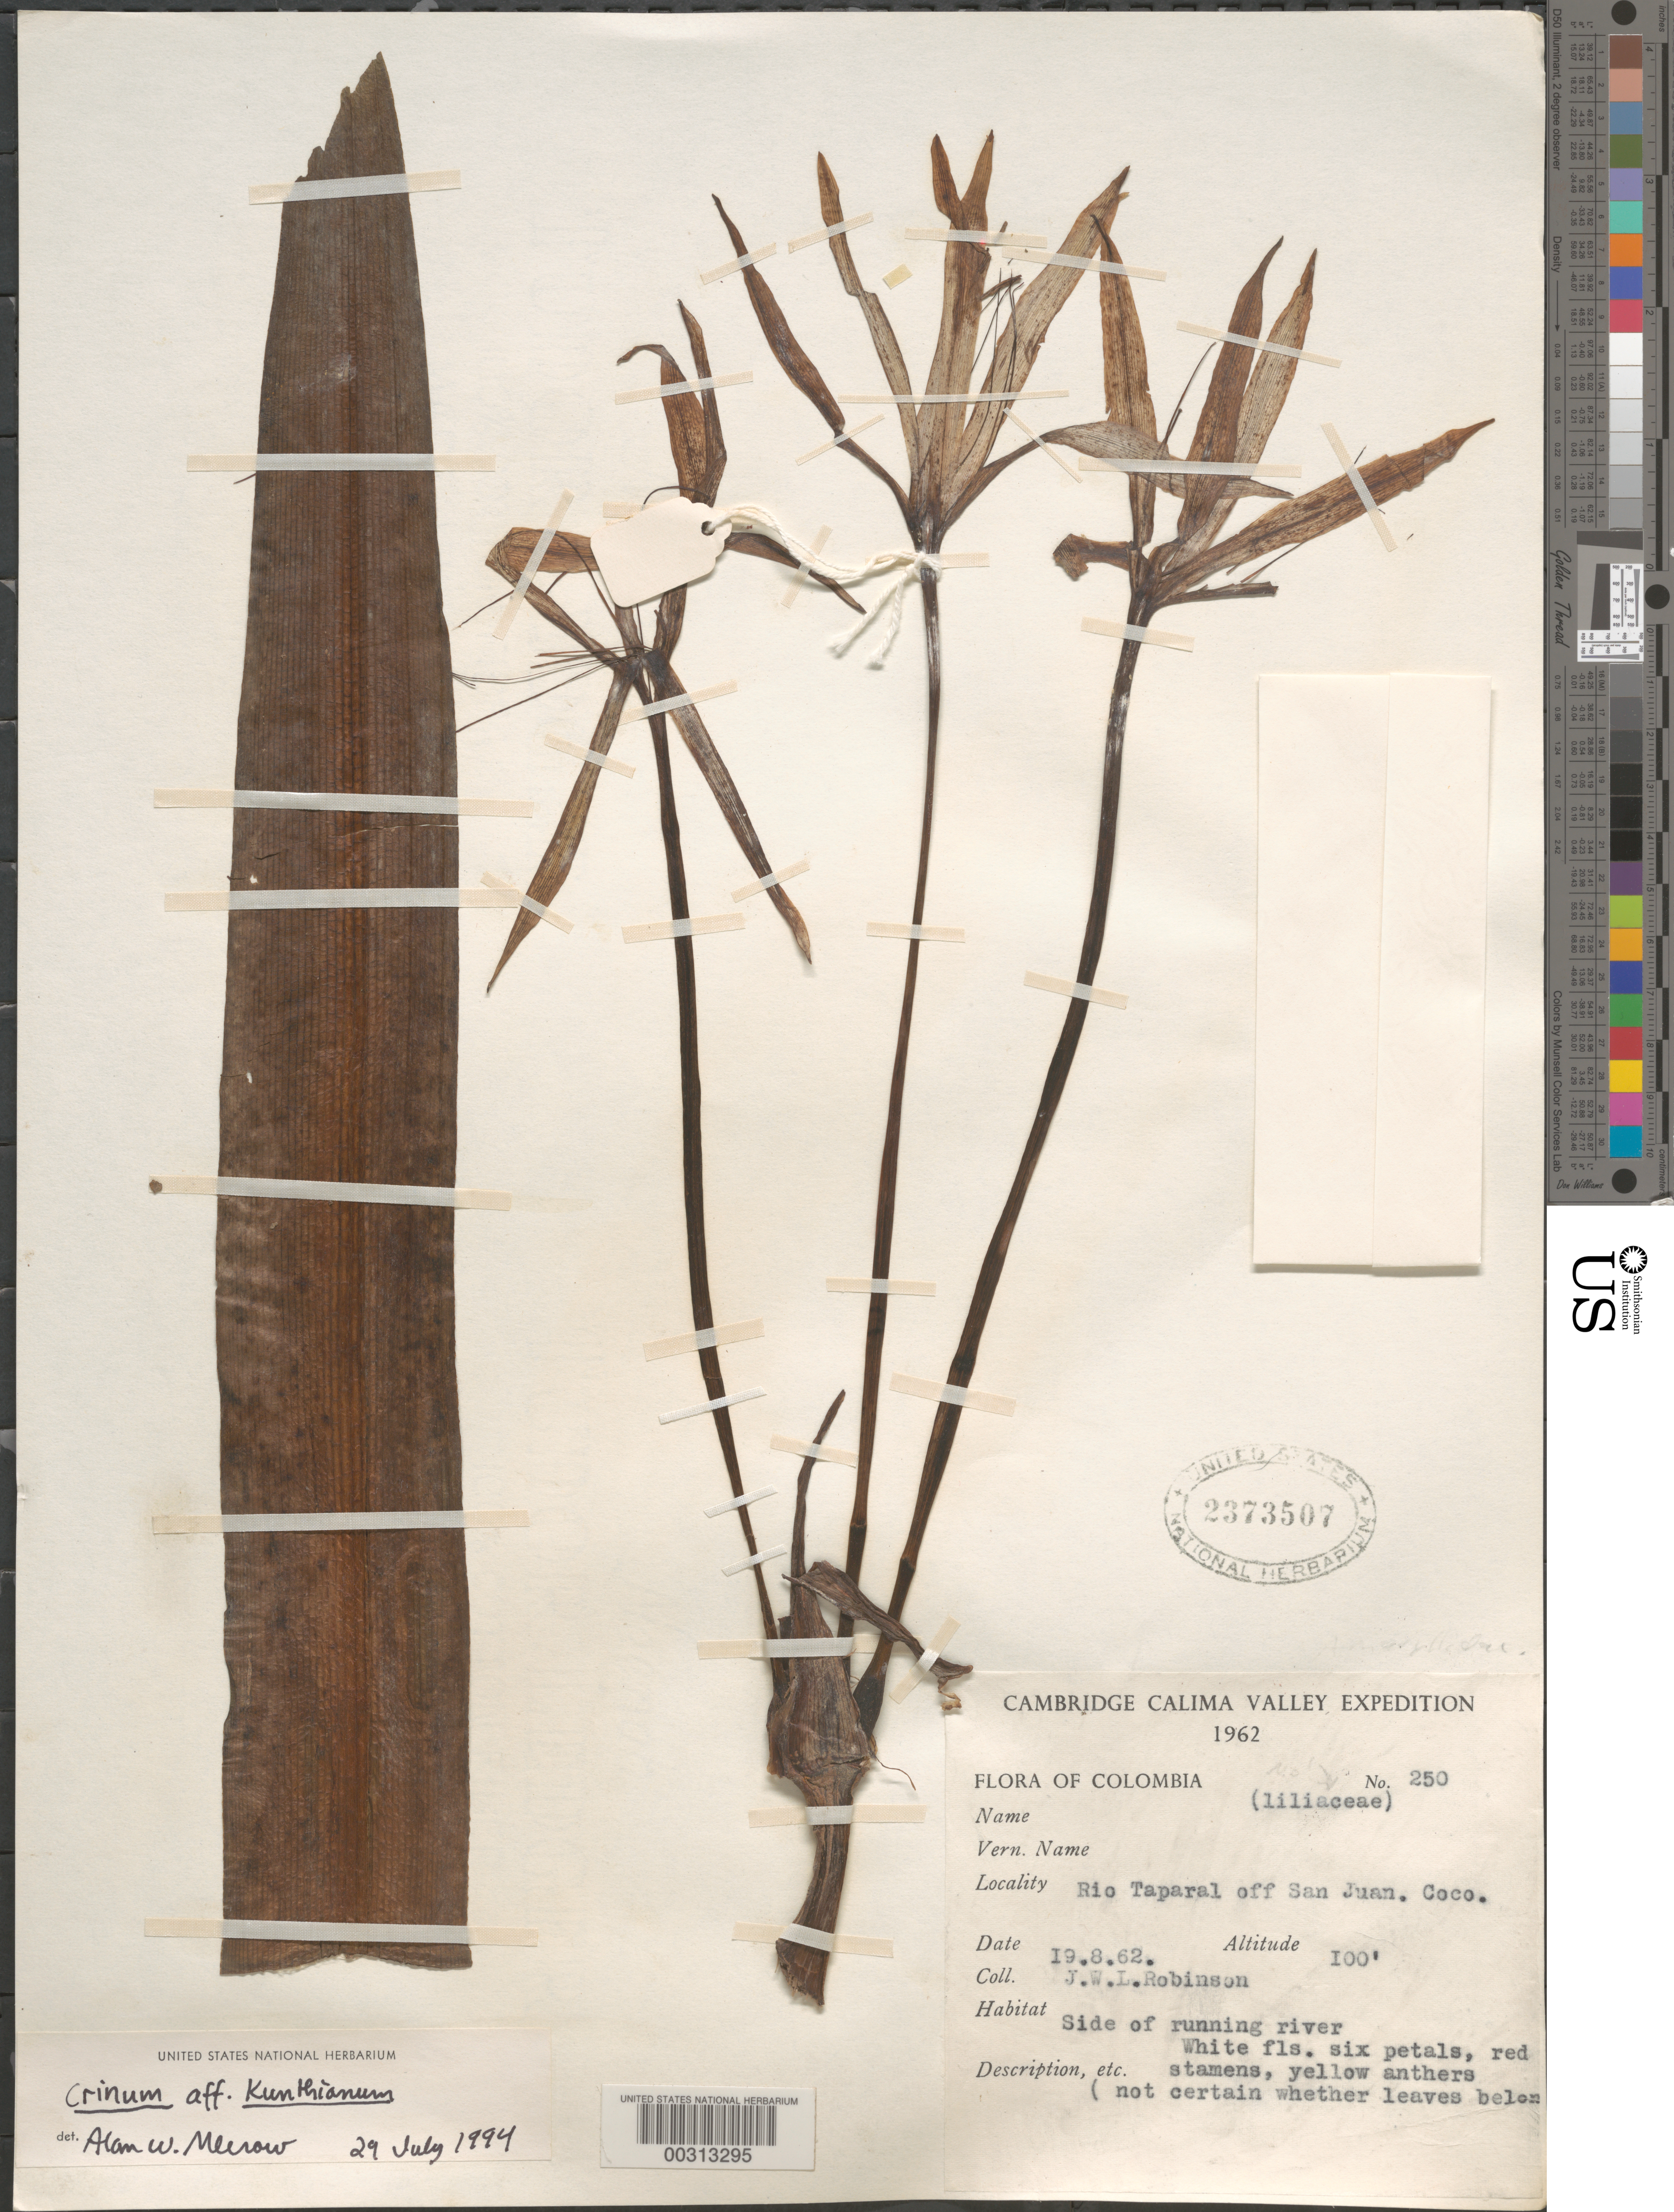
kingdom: Plantae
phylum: Tracheophyta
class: Liliopsida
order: Asparagales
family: Amaryllidaceae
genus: Crinum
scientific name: Crinum kunthianum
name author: M. Roem.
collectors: J. W. Robinson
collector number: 250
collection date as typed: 19 Aug 1962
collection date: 1962-08-19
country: Colombia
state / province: Chocó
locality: San Juan (Mun.?), Rio Taparal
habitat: Side of running river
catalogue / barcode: US 2373507